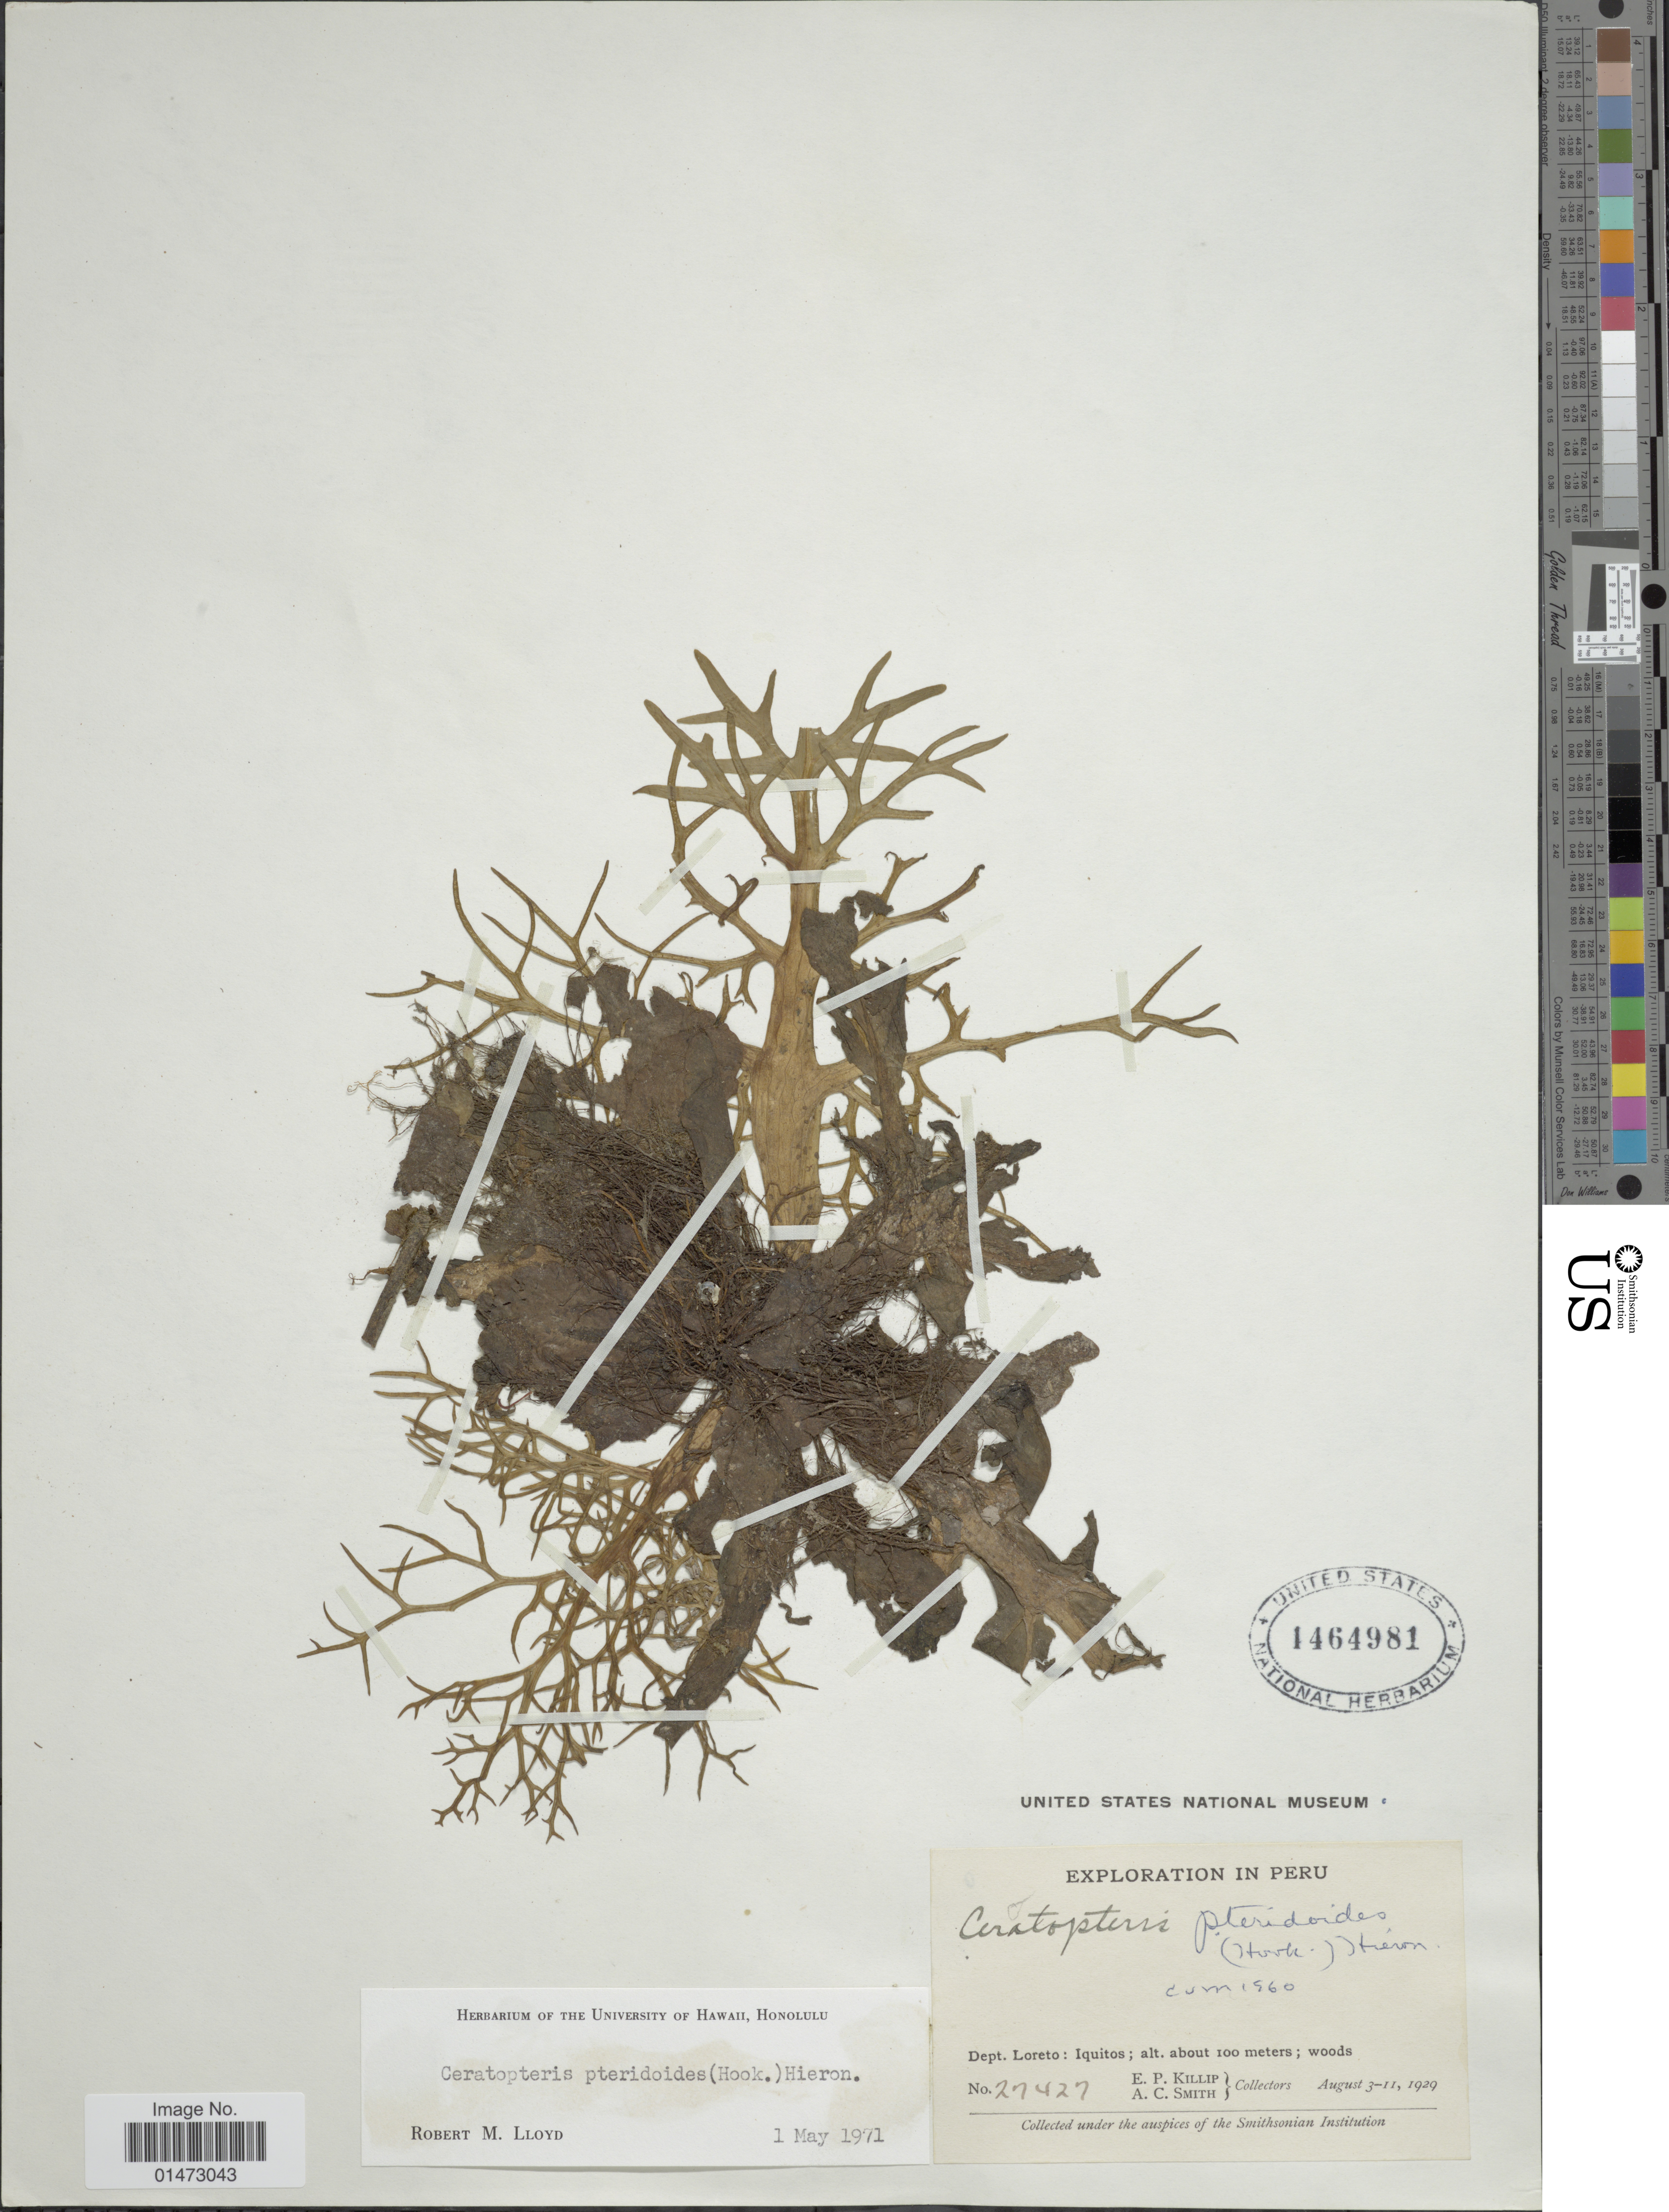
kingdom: Plantae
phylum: Tracheophyta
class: Polypodiopsida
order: Polypodiales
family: Pteridaceae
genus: Ceratopteris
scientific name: Ceratopteris pteridioides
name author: (Hook.) Hieron.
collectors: E. P. Killip & A. C. Smith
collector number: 27427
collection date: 1929-08-03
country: Peru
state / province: Loreto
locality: Iquitos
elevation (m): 100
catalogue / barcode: US 1464981